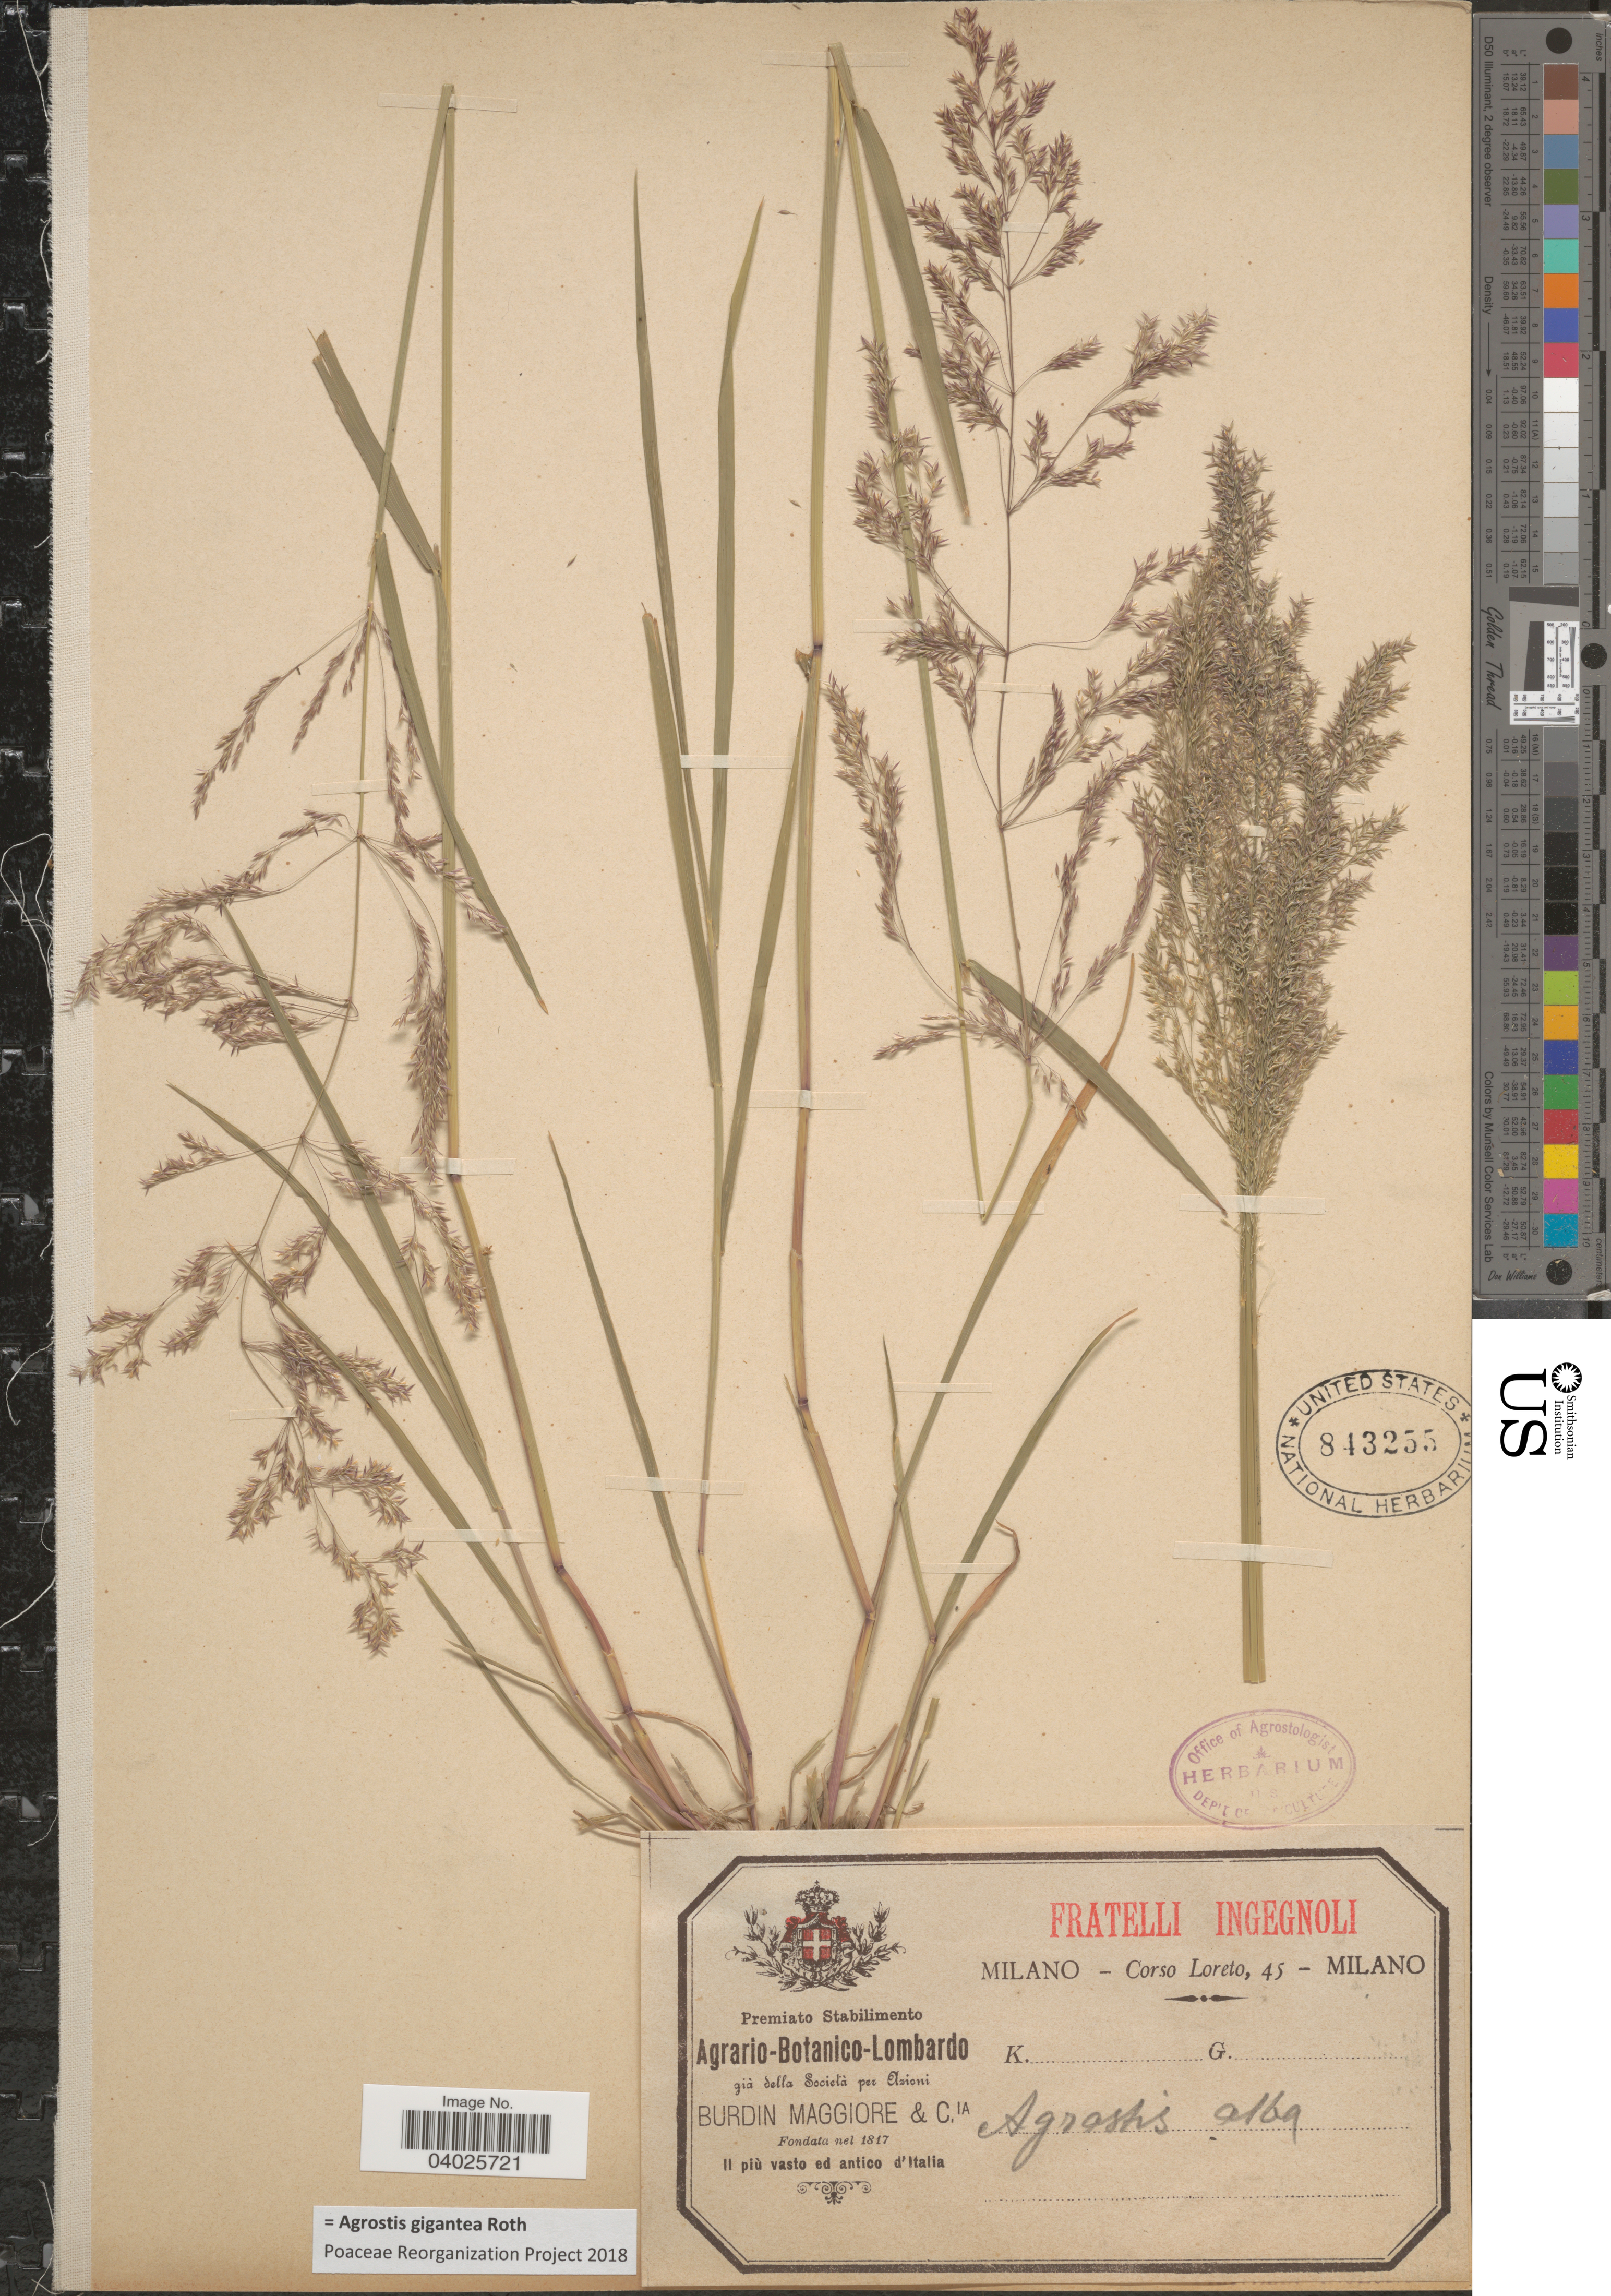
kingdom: Plantae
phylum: Tracheophyta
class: Liliopsida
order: Poales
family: Poaceae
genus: Agrostis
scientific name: Agrostis gigantea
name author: Roth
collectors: Fratelli Ingegnoli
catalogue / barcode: US 843255